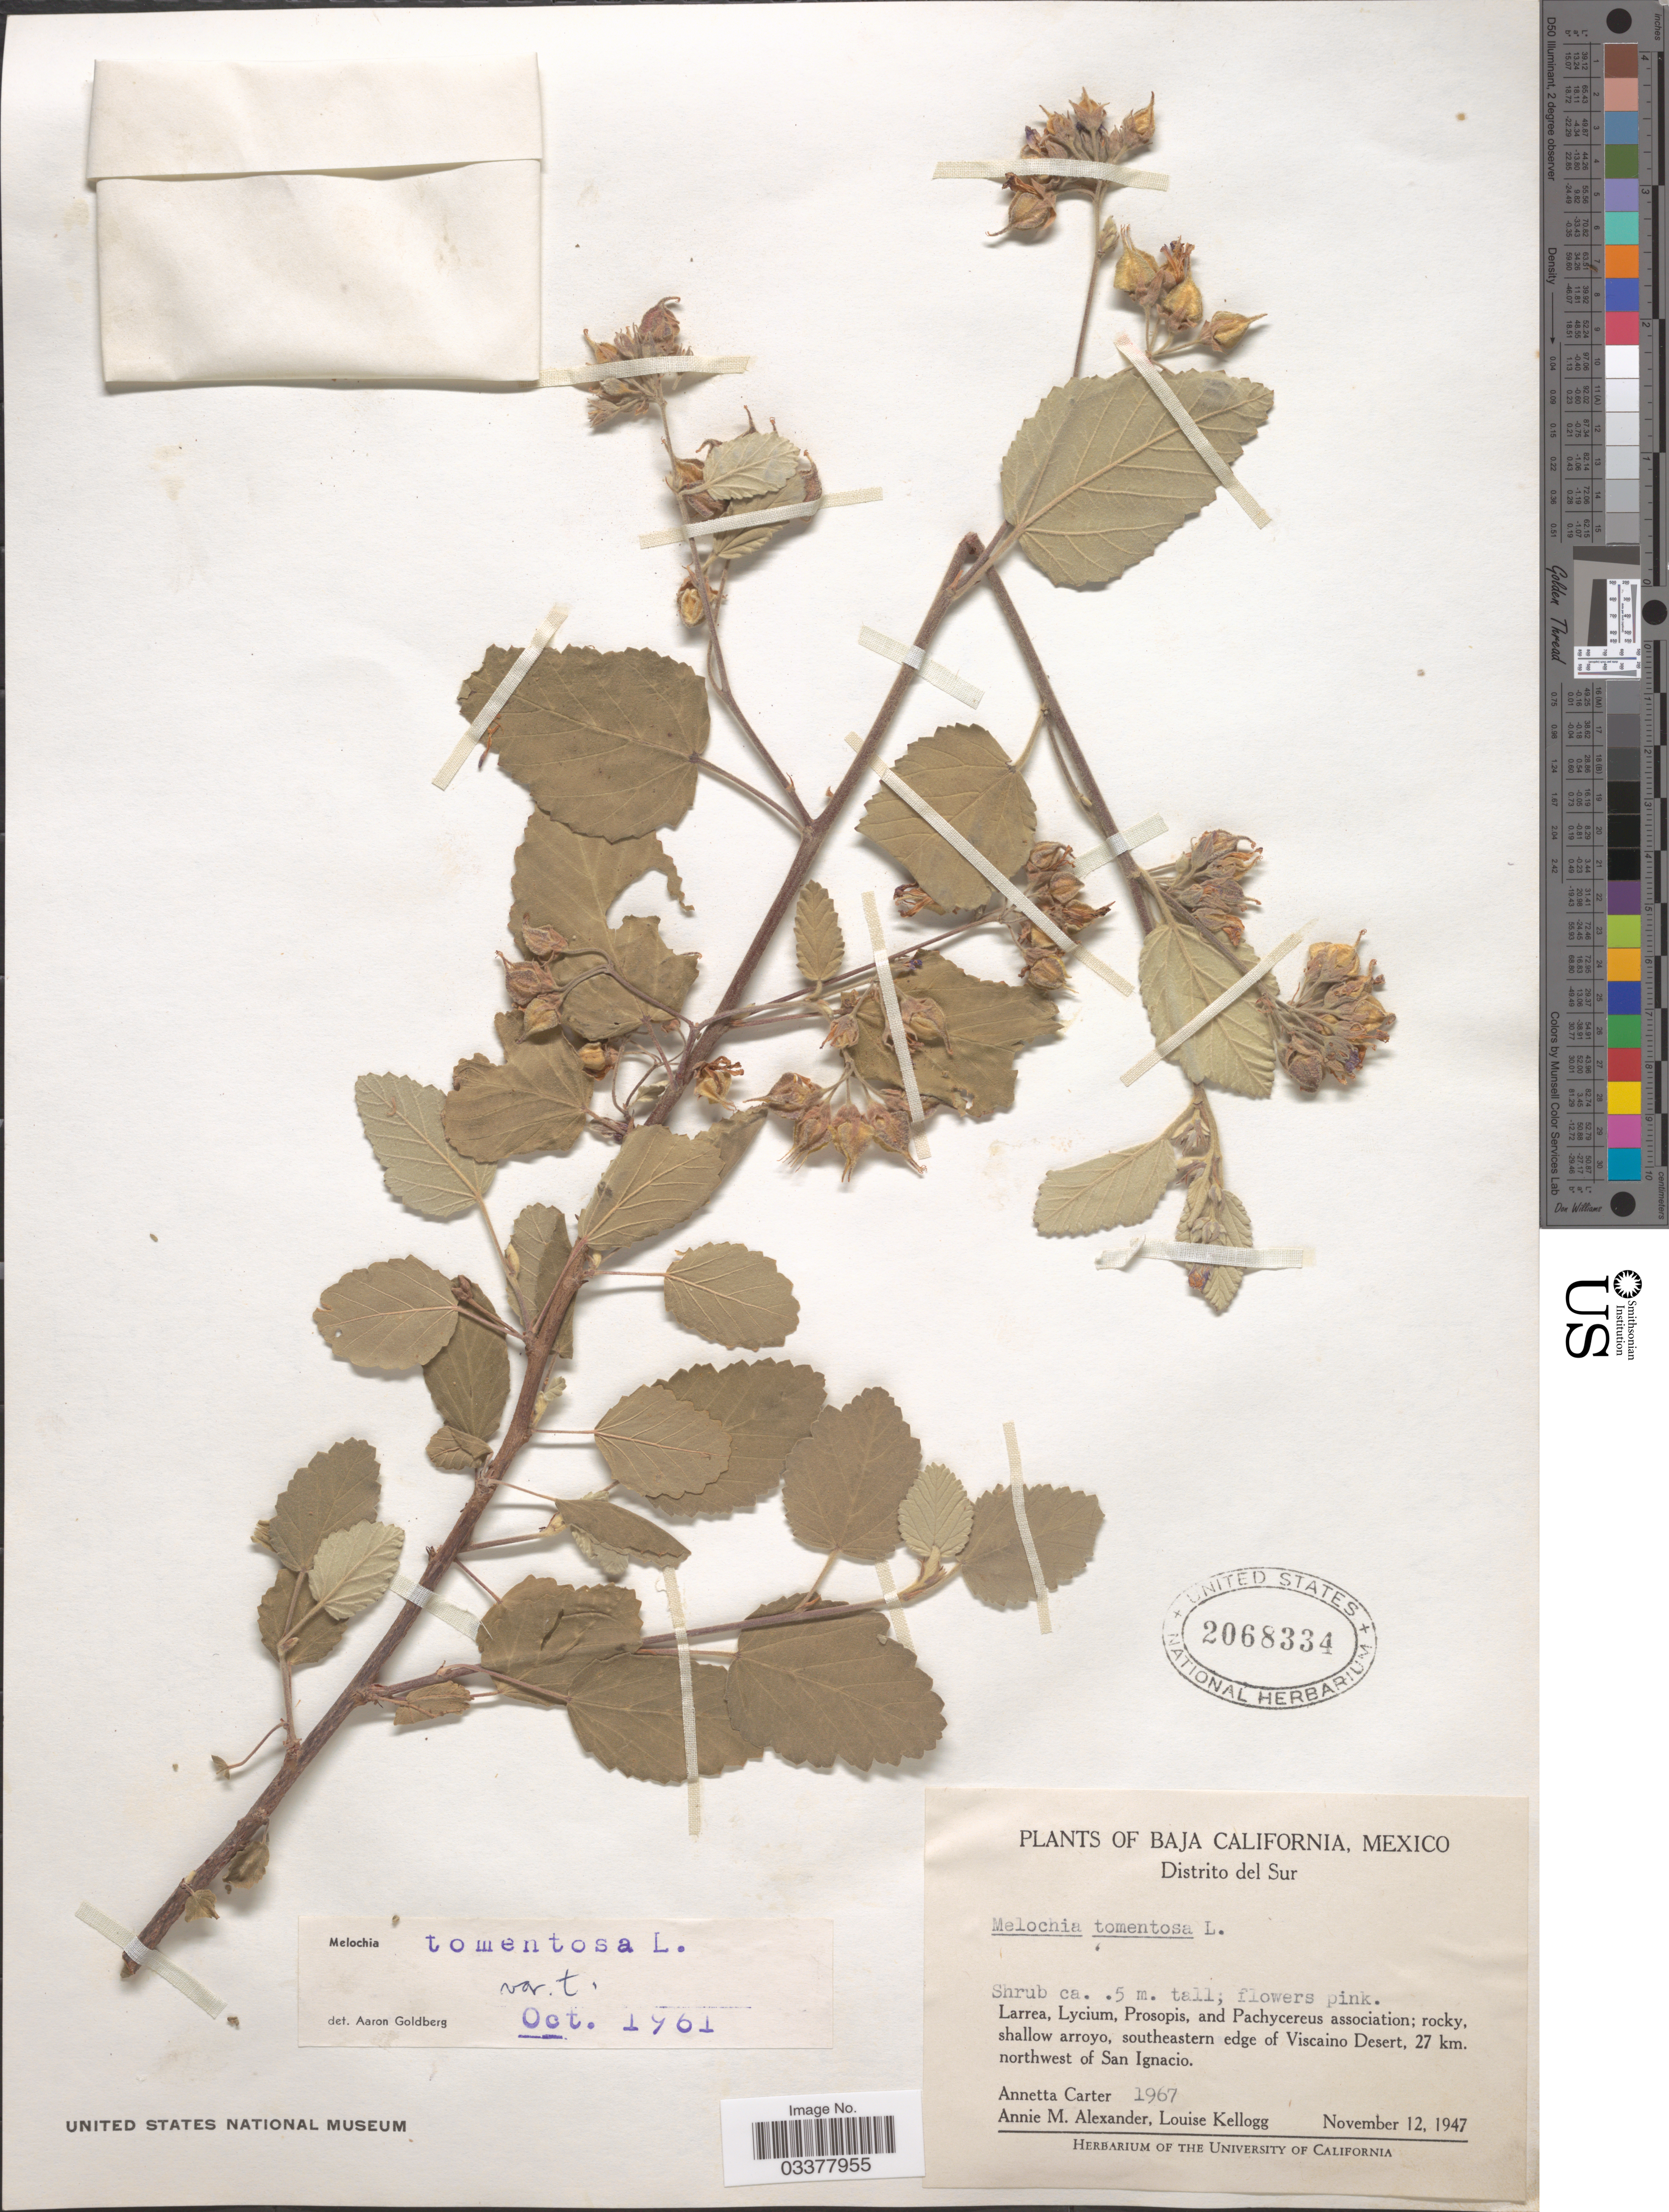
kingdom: Plantae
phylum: Tracheophyta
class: Magnoliopsida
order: Malvales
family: Malvaceae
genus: Melochia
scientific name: Melochia tomentosa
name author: L.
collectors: Annetta Carter, A. M. Alexander & L. Kellogg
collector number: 1967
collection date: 1947-11-12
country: Mexico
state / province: Baja California Sur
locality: Distrito del Sur. Southeastern edge of Viscaino Desert, 27 km. northwest of San Ignacio.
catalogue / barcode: US 2068334